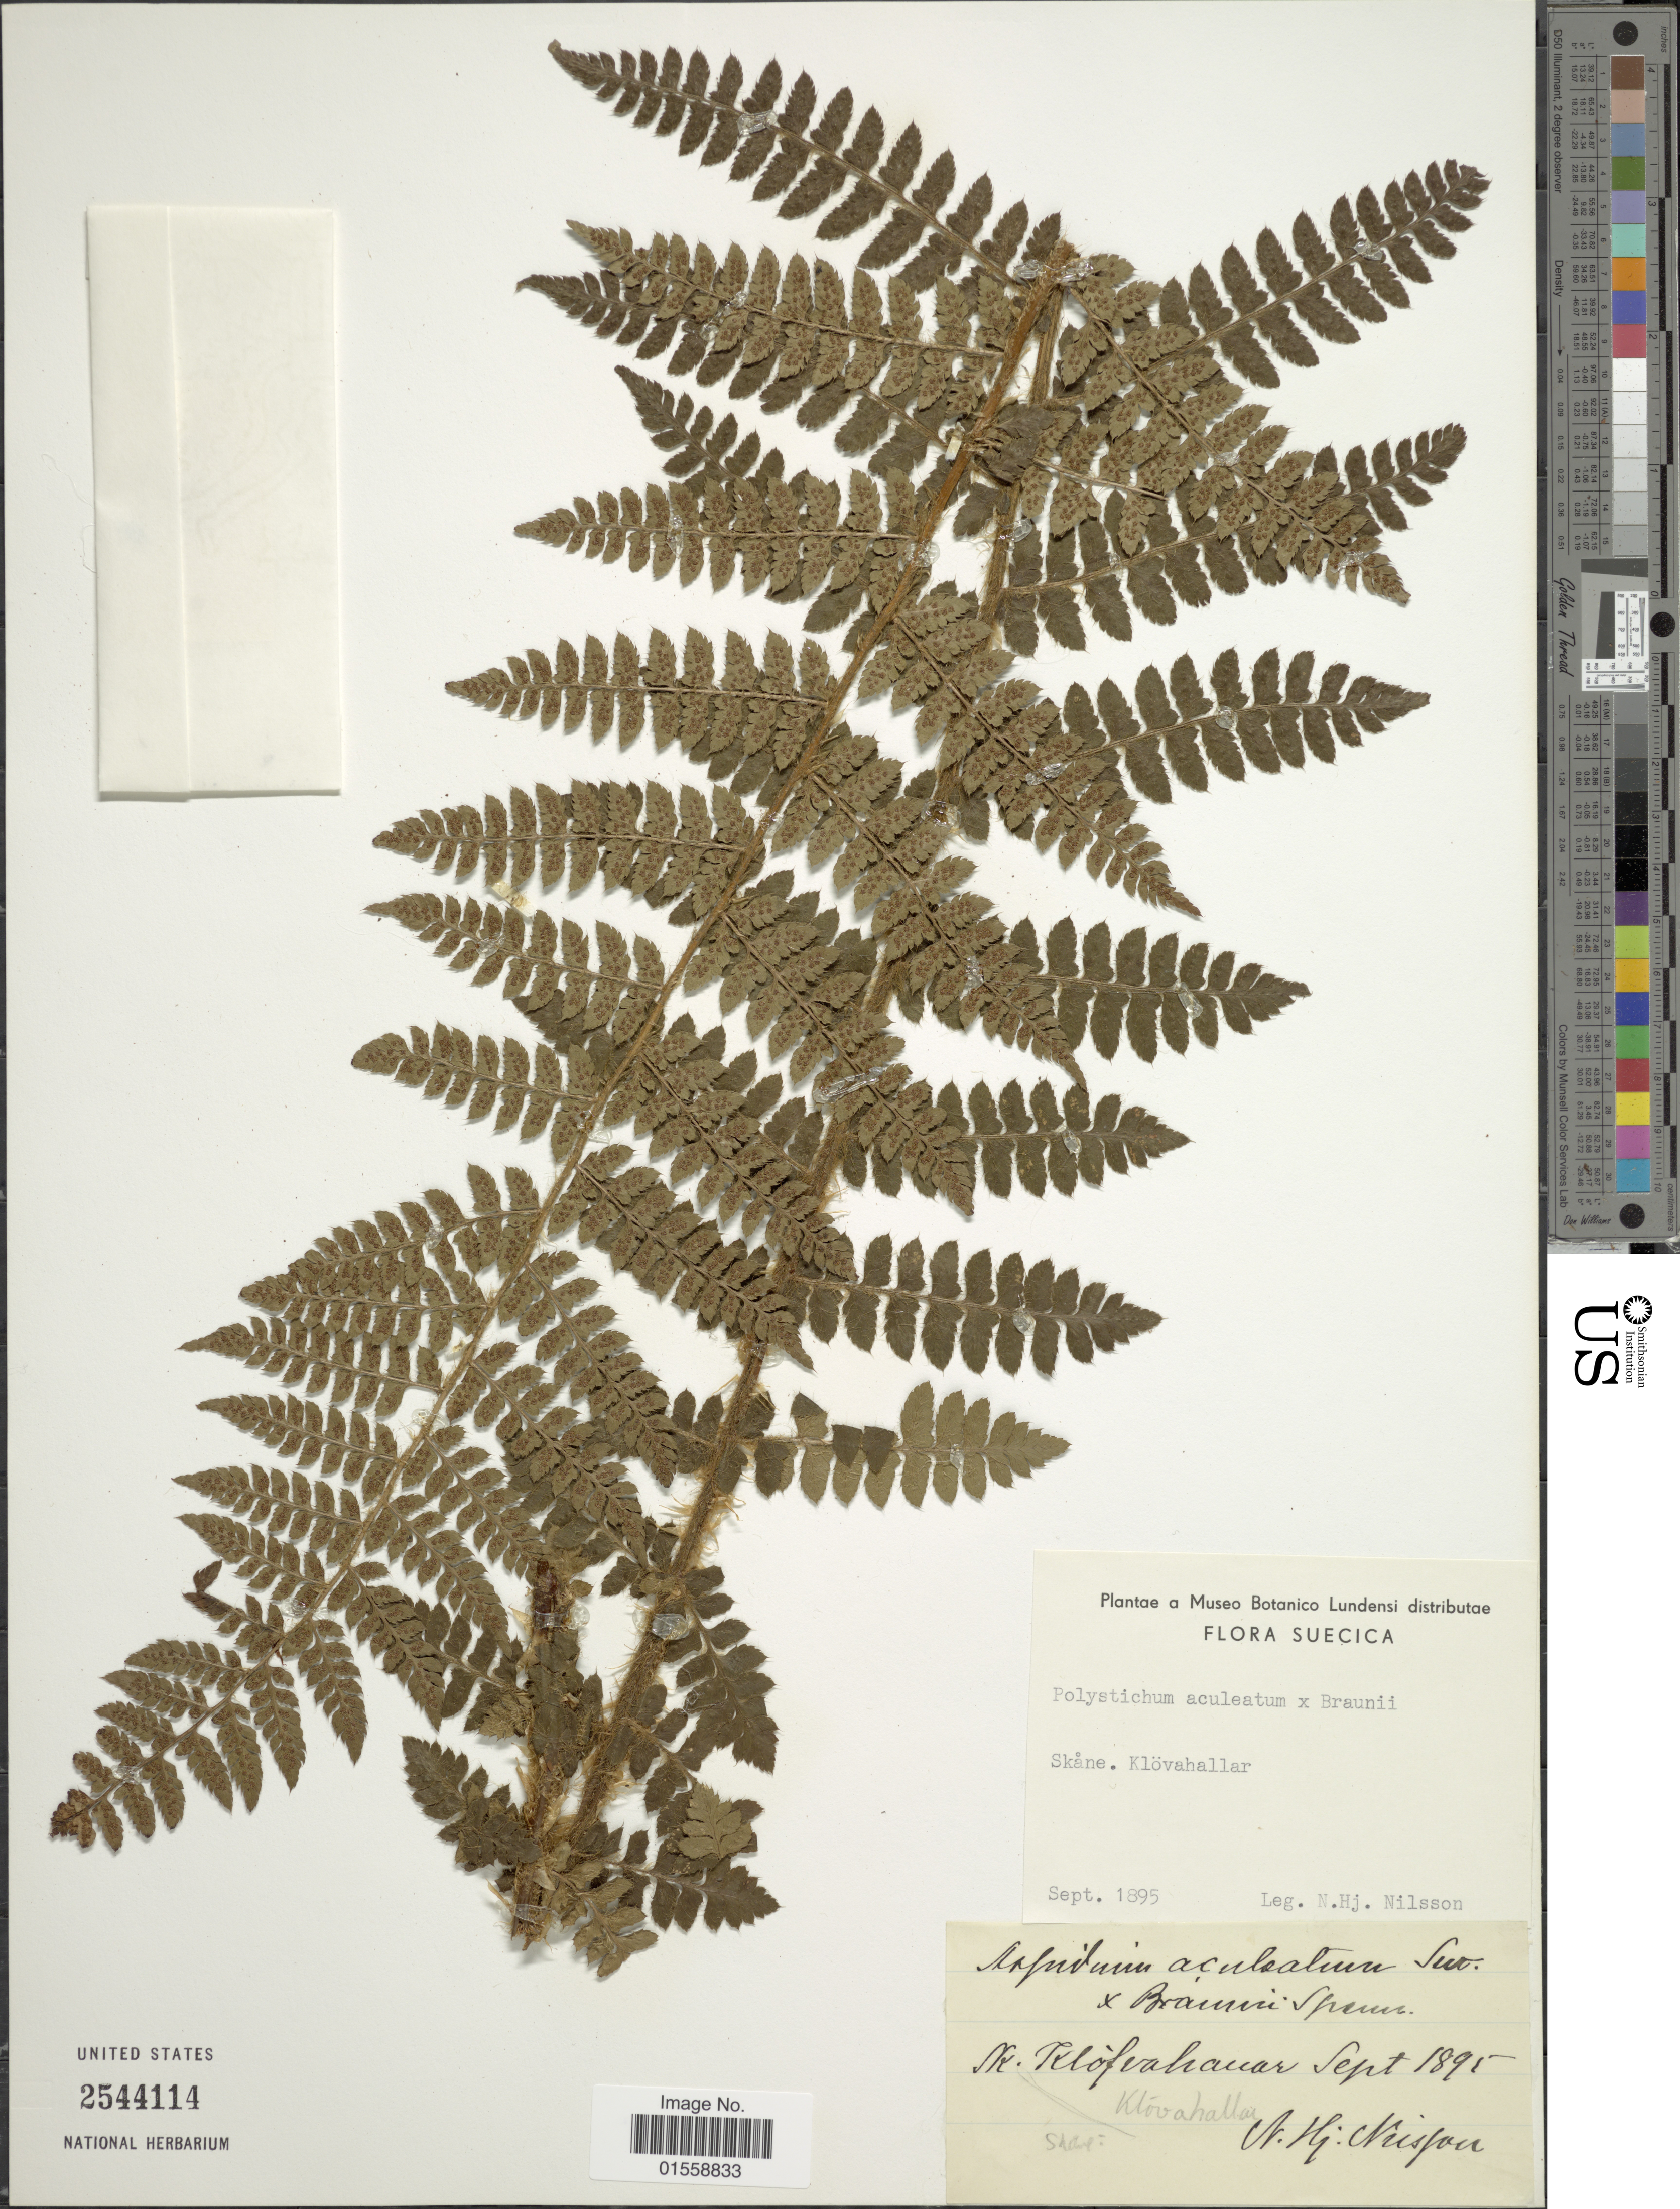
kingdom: Plantae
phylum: Tracheophyta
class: Polypodiopsida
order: Polypodiales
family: Dryopteridaceae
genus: Polystichum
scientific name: Polystichum x luerssenii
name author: (Dörfl.) Hahne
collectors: N. H. Nilsson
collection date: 1895-09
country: Sweden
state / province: Skåne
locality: Suecica, Skane, Klovahallar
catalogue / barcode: US 2544114